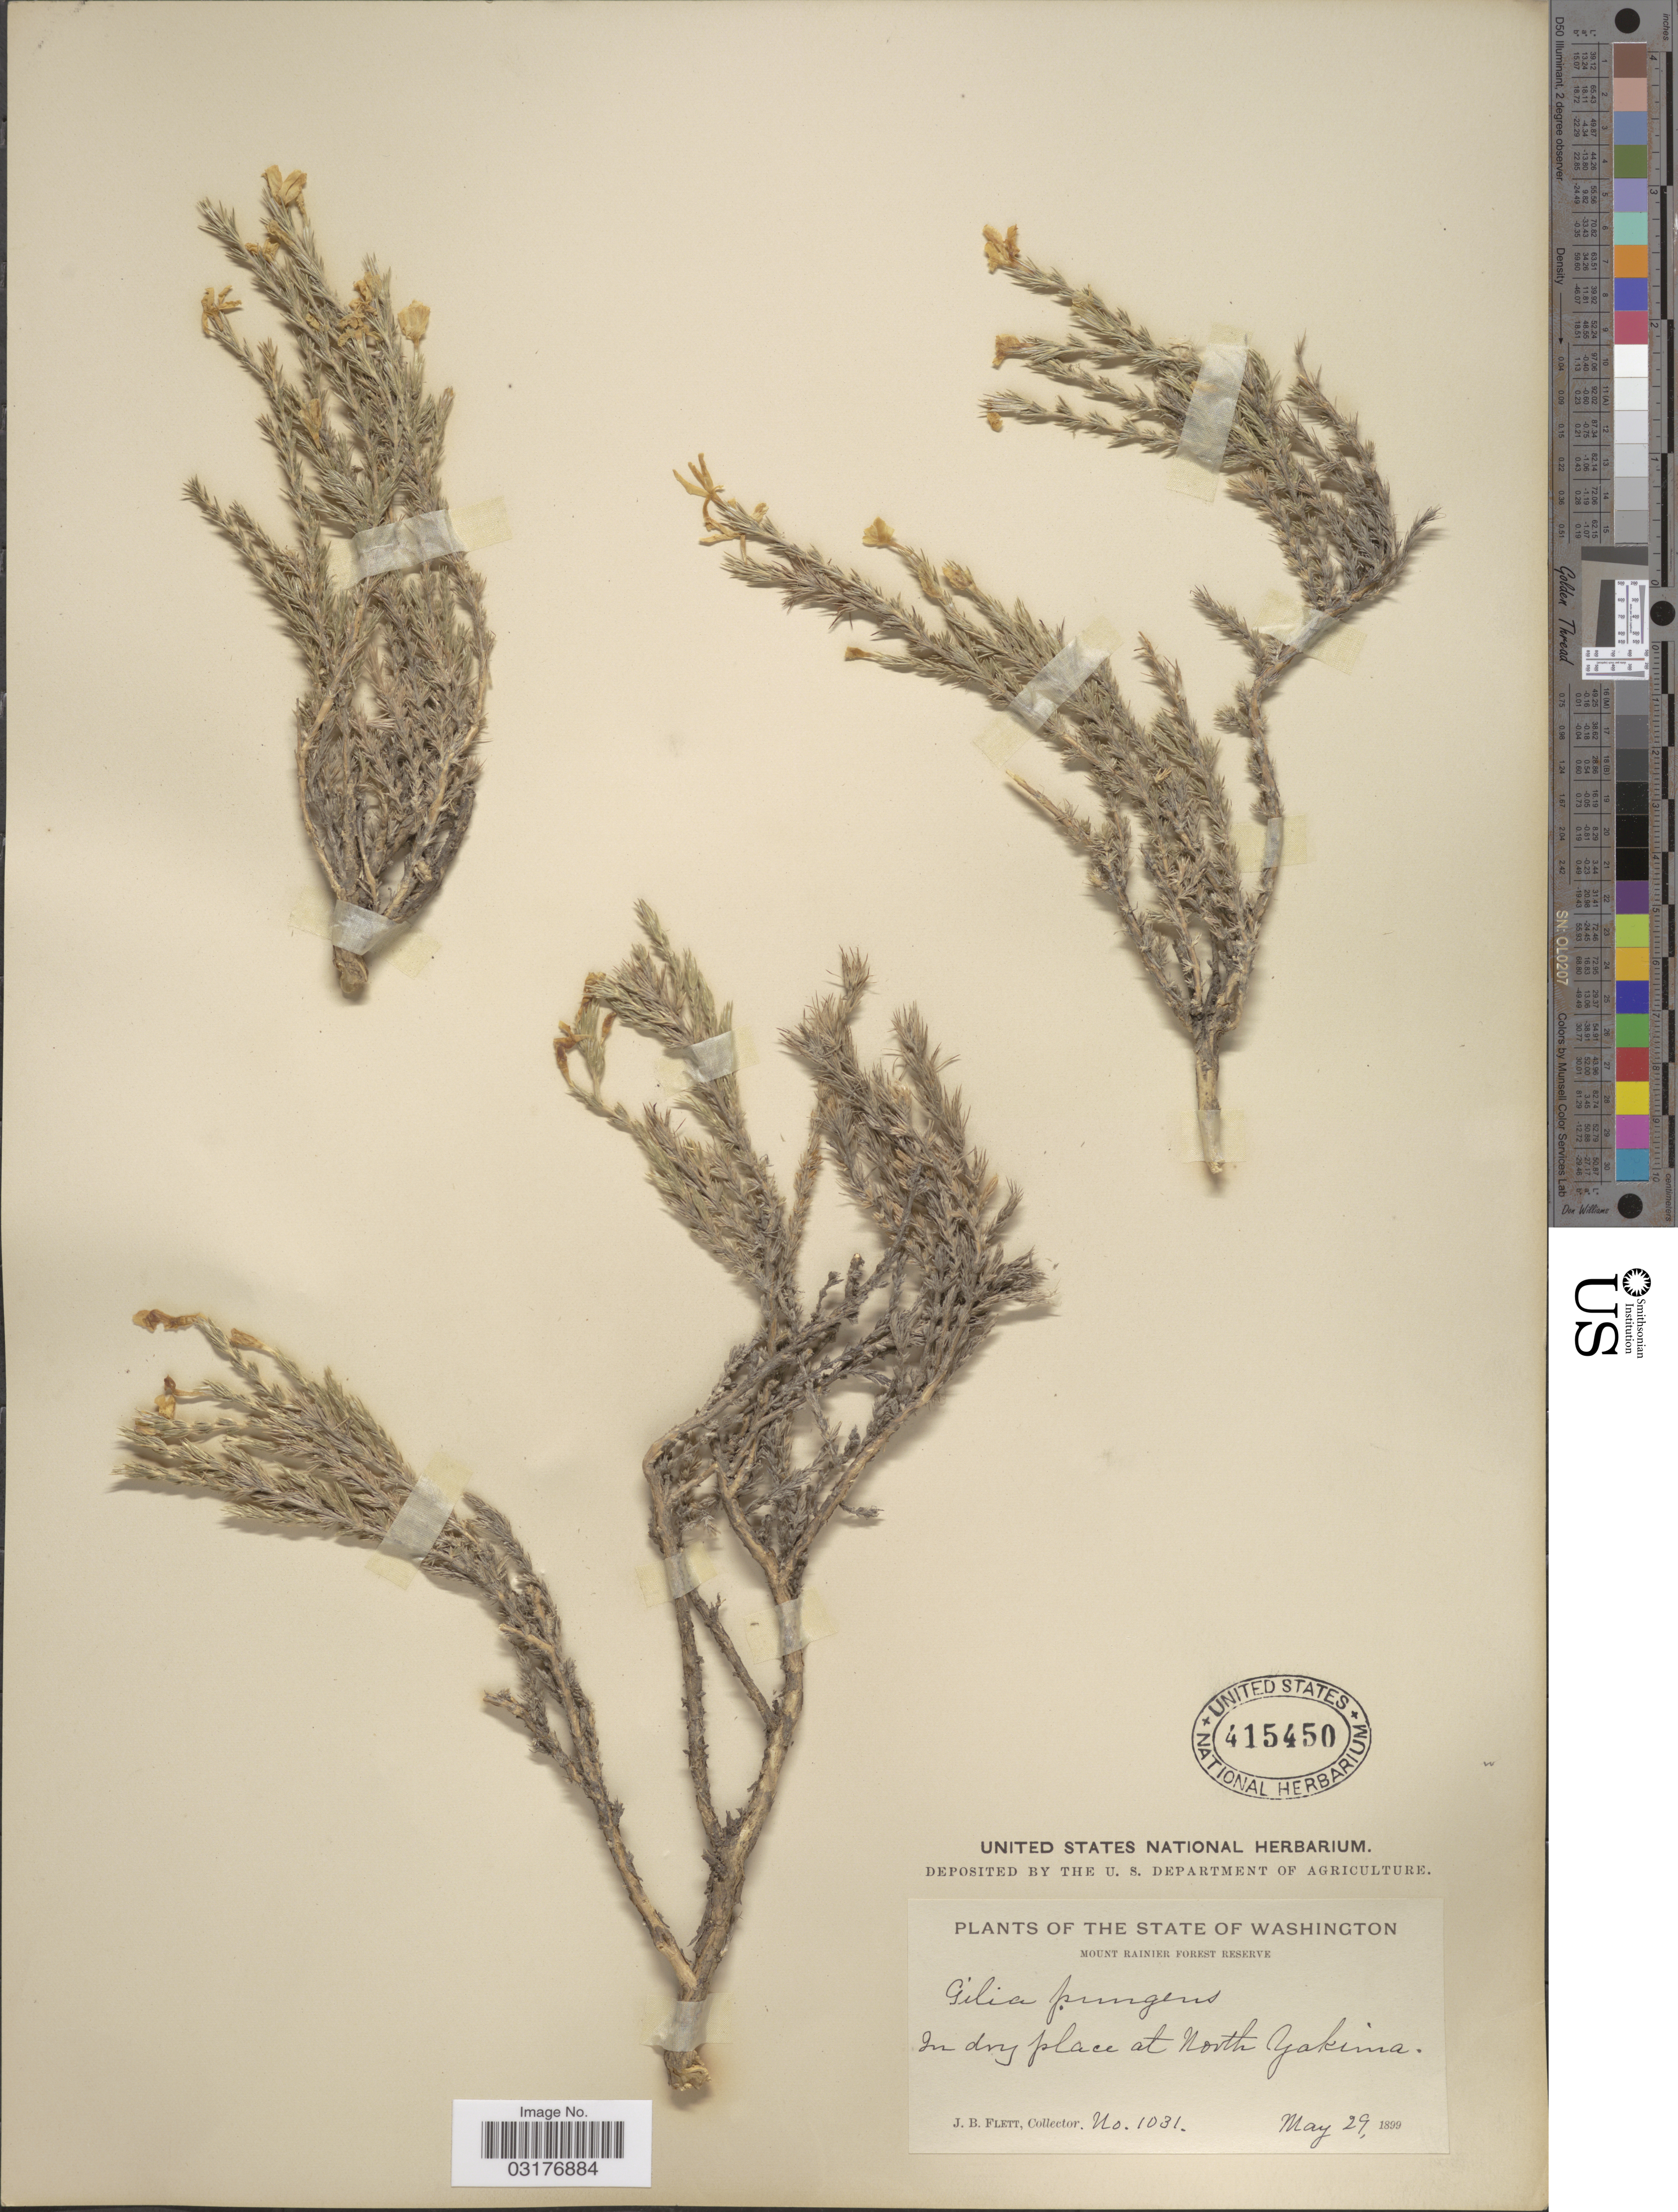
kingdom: Plantae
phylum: Tracheophyta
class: Magnoliopsida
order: Ericales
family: Polemoniaceae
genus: Linanthus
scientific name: Linanthus pungens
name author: (Torr.) J.M. Porter & L.A. Johnson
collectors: J. Flett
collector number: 1031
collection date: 1899-05-29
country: United States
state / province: Washington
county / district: Yakima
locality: Mount Rainier Forest Reserve. North Yakima.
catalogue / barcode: US 415450